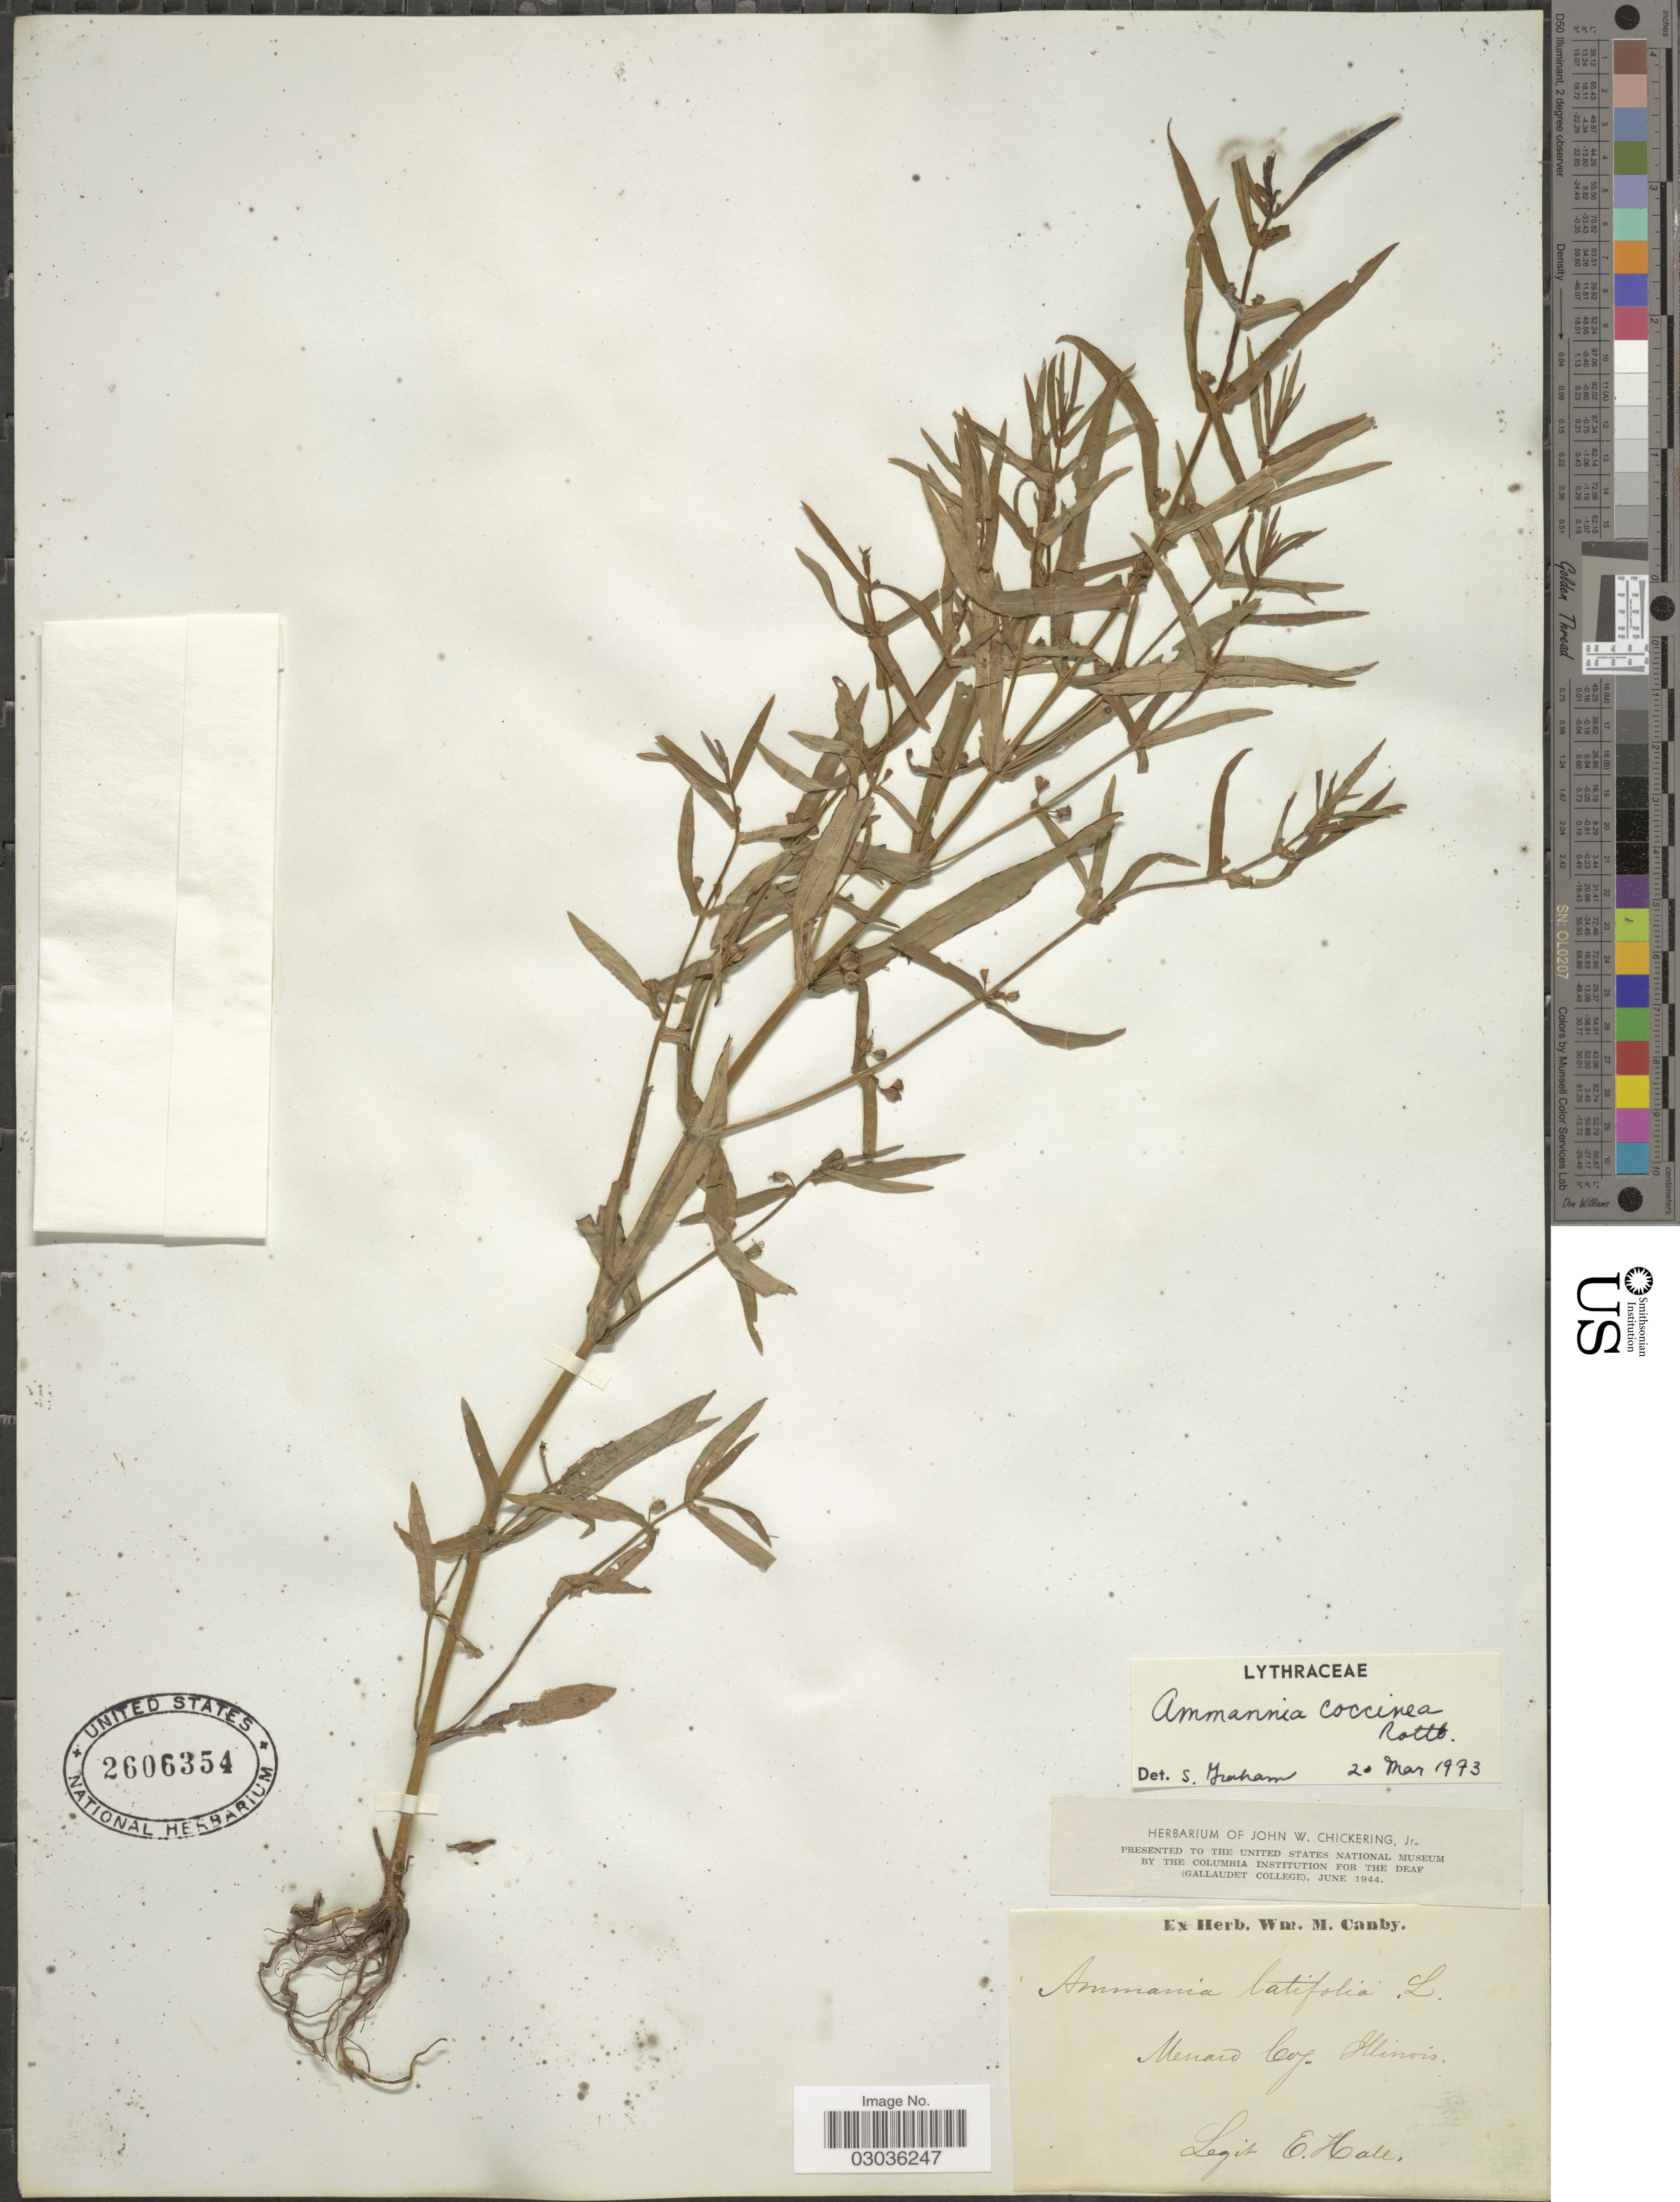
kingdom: Plantae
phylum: Tracheophyta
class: Magnoliopsida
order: Myrtales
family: Lythraceae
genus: Ammannia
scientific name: Ammannia coccinea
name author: Rottb.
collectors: E. Hall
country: United States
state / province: Illinois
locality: Menard Coy.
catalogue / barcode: US 2606354